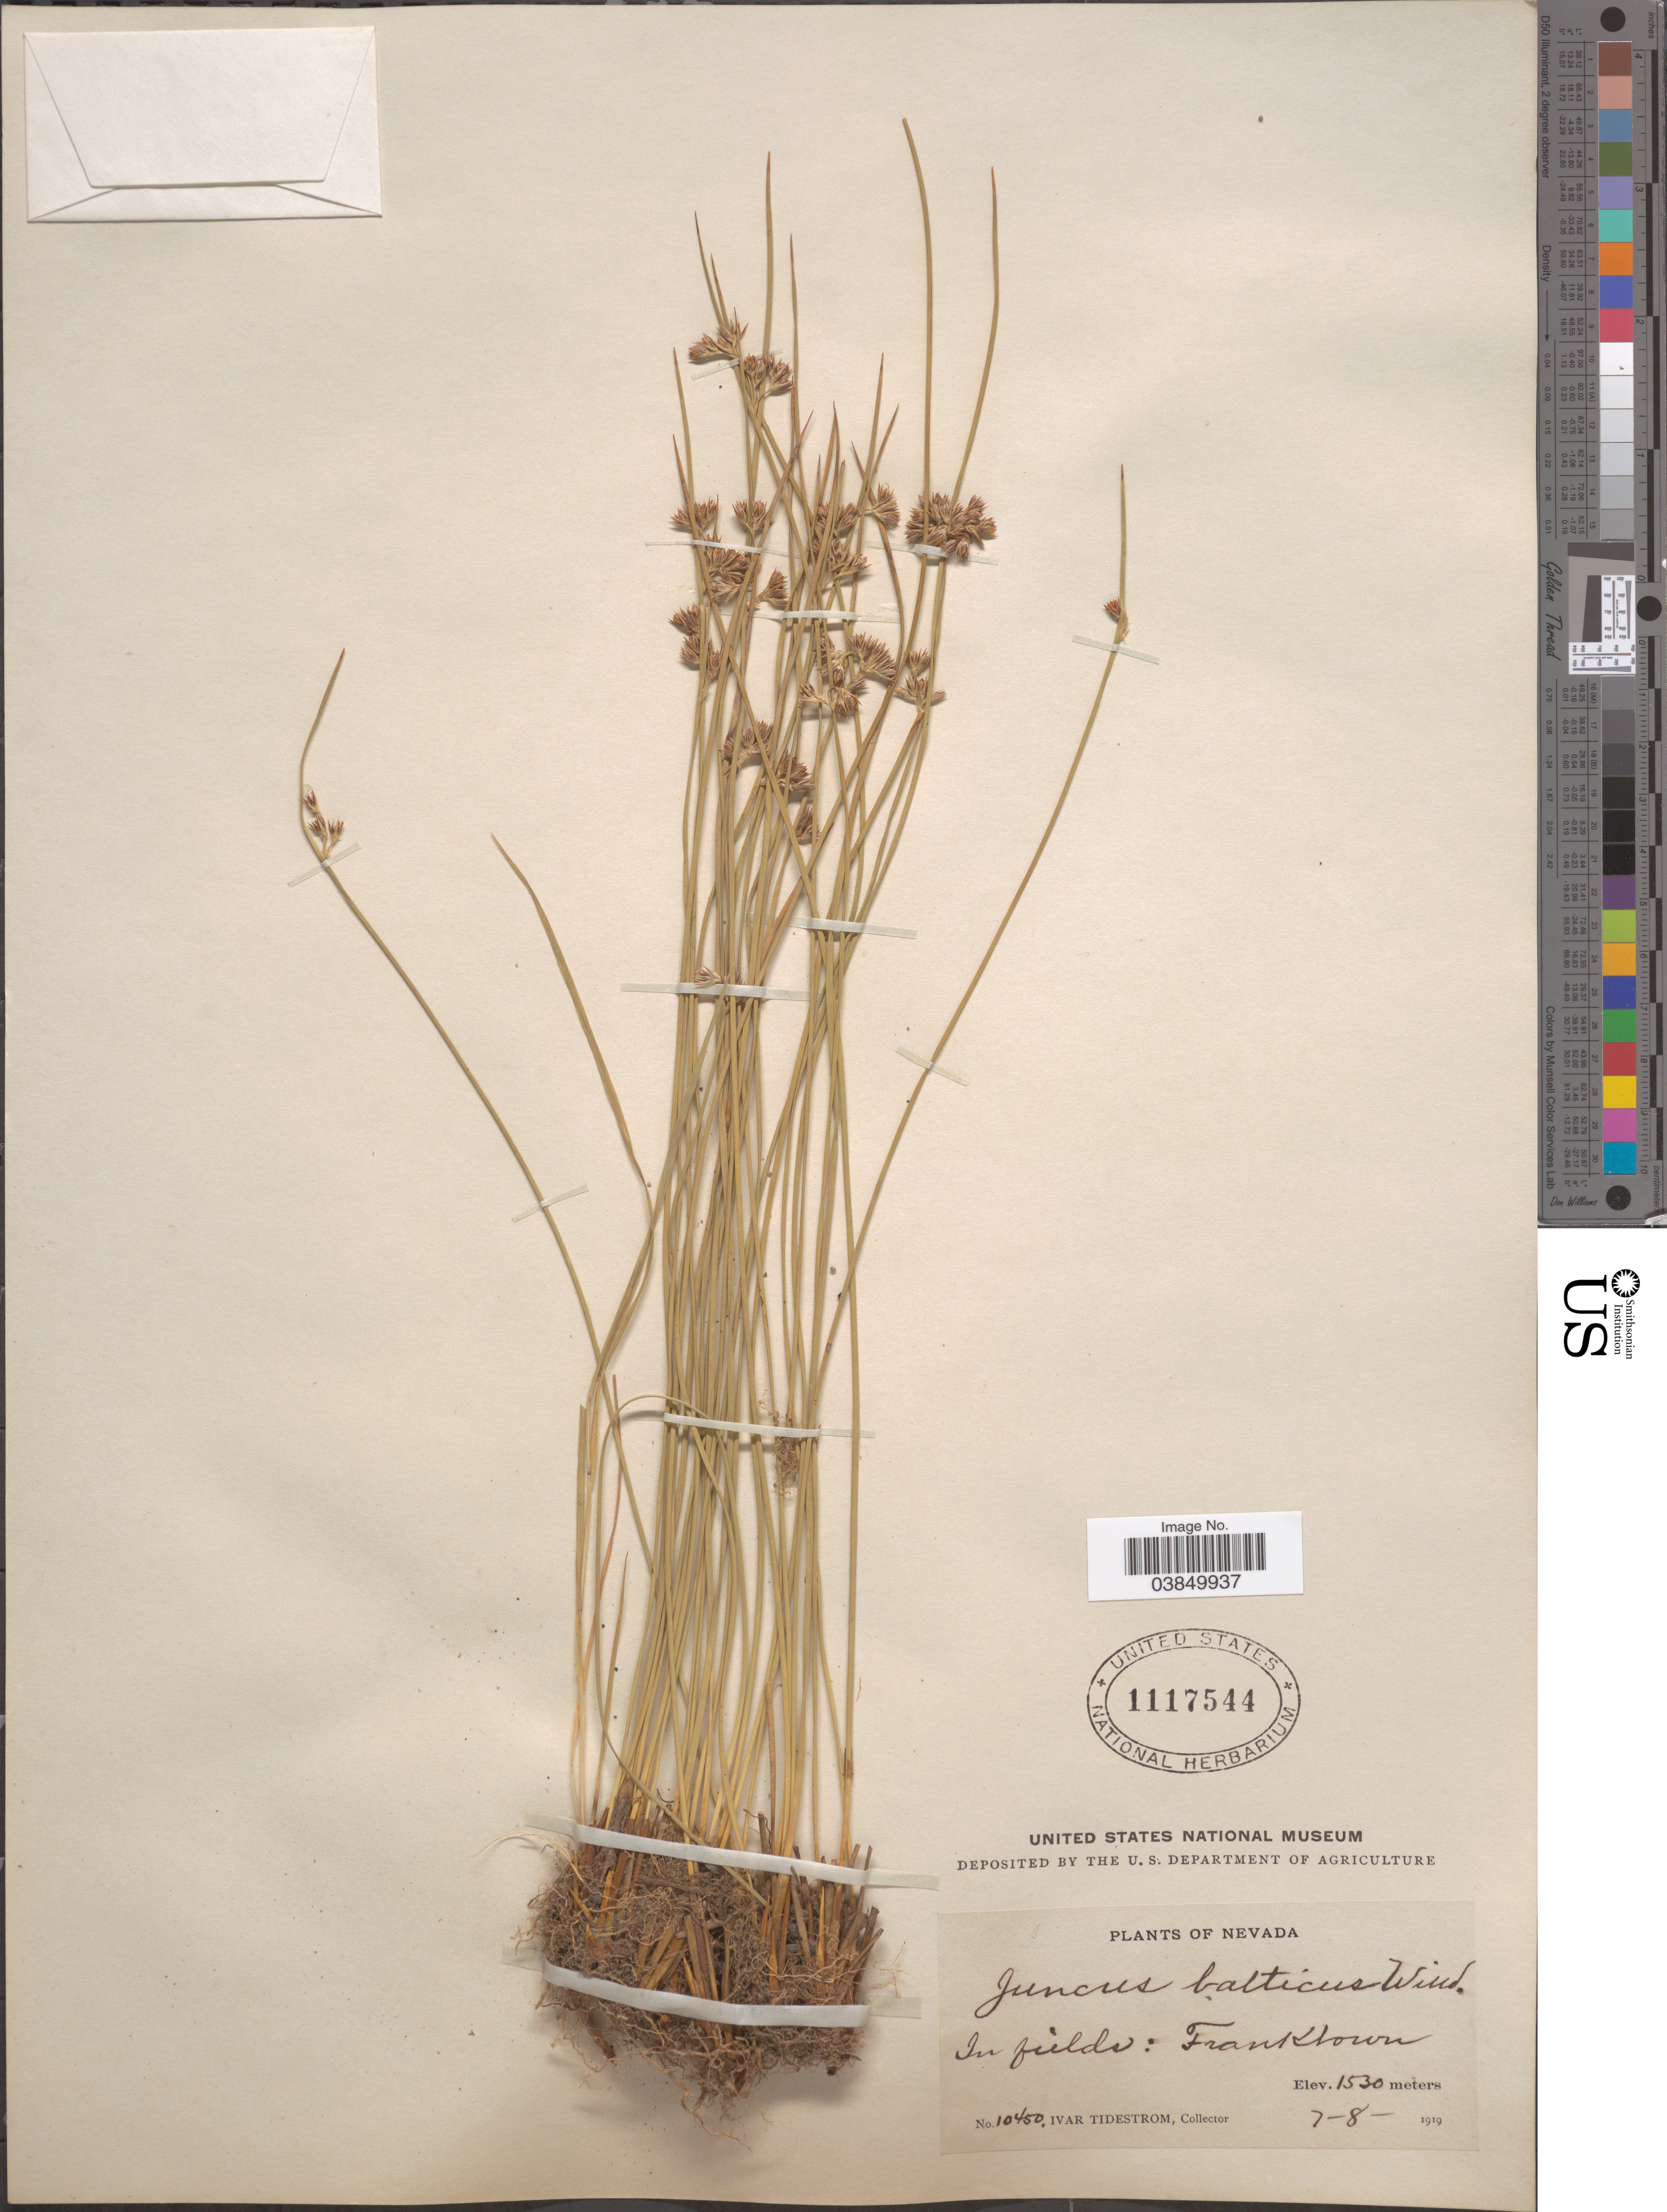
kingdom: Plantae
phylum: Tracheophyta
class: Liliopsida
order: Poales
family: Juncaceae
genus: Juncus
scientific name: Juncus balticus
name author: Willd.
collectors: I. F. Tidestrom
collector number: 10450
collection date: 1919-07-08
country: United States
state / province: Nevada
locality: In fields: Franktown.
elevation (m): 1530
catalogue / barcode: US 1117544